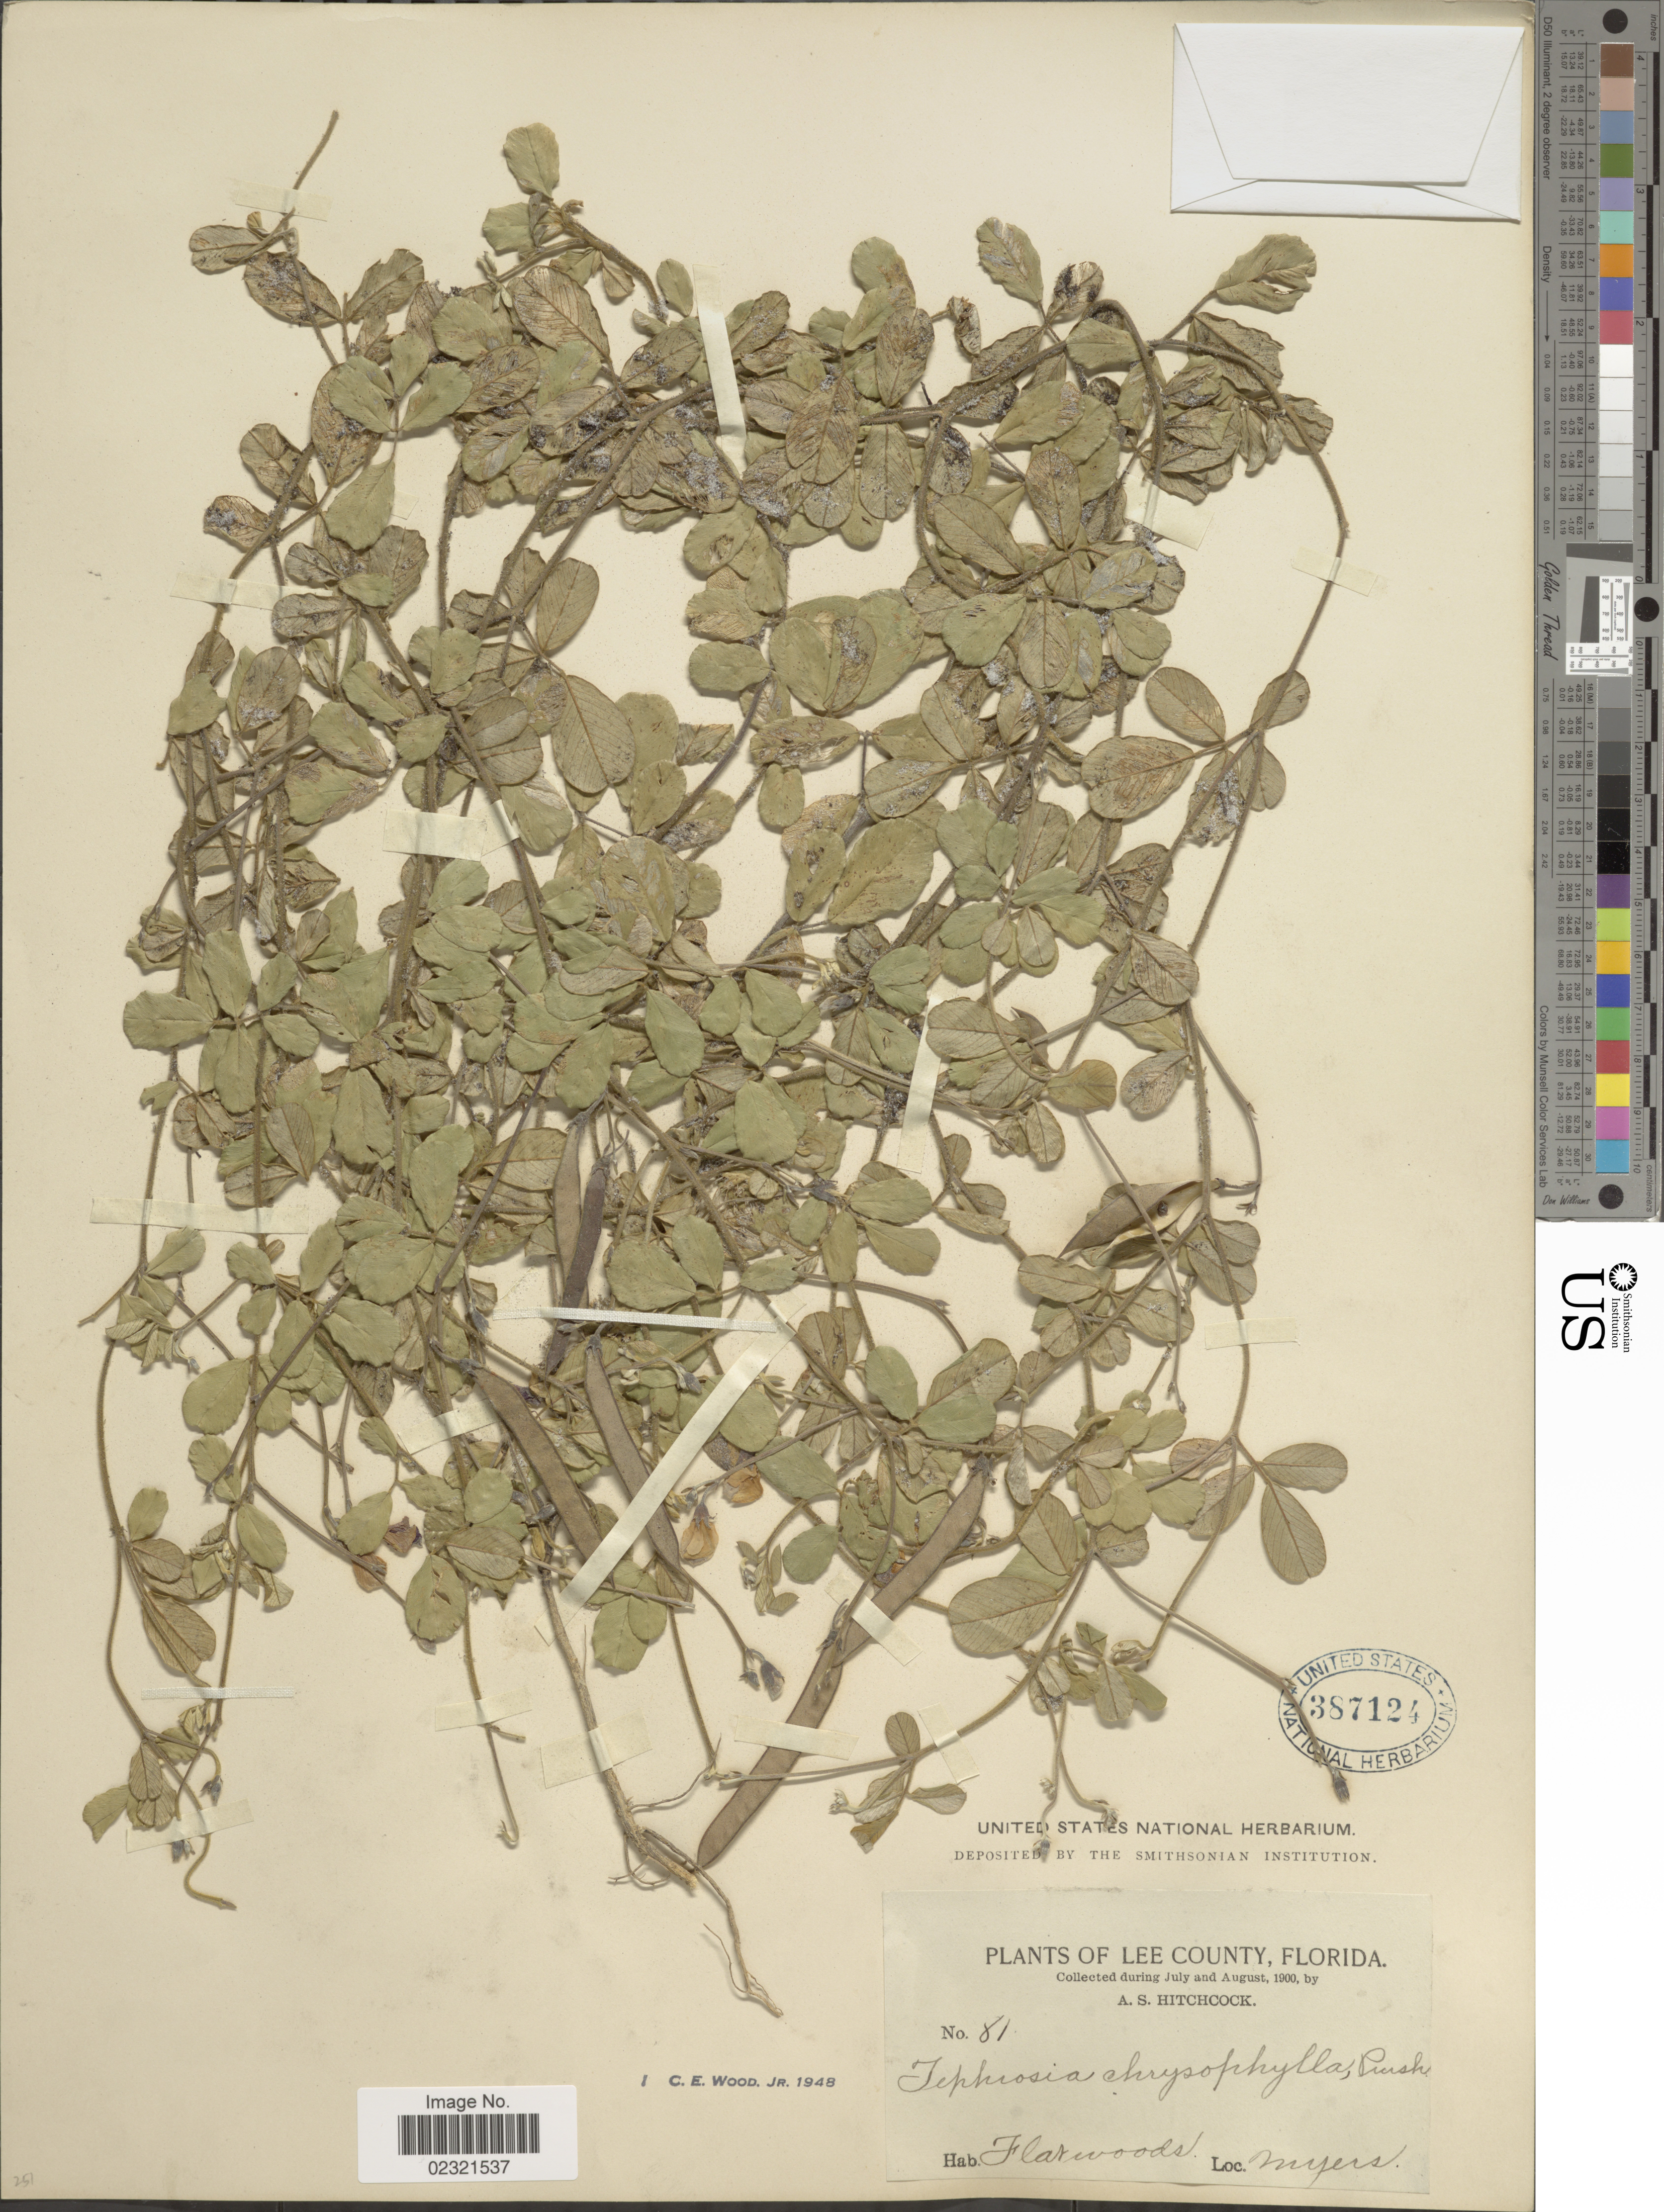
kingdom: Plantae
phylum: Tracheophyta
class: Magnoliopsida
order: Fabales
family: Fabaceae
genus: Tephrosia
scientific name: Tephrosia chrysophylla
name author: Pursh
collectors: A. S. Hitchcock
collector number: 81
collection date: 1900-07/1900-08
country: United States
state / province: Florida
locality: Lee County. Myers.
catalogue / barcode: US 387124